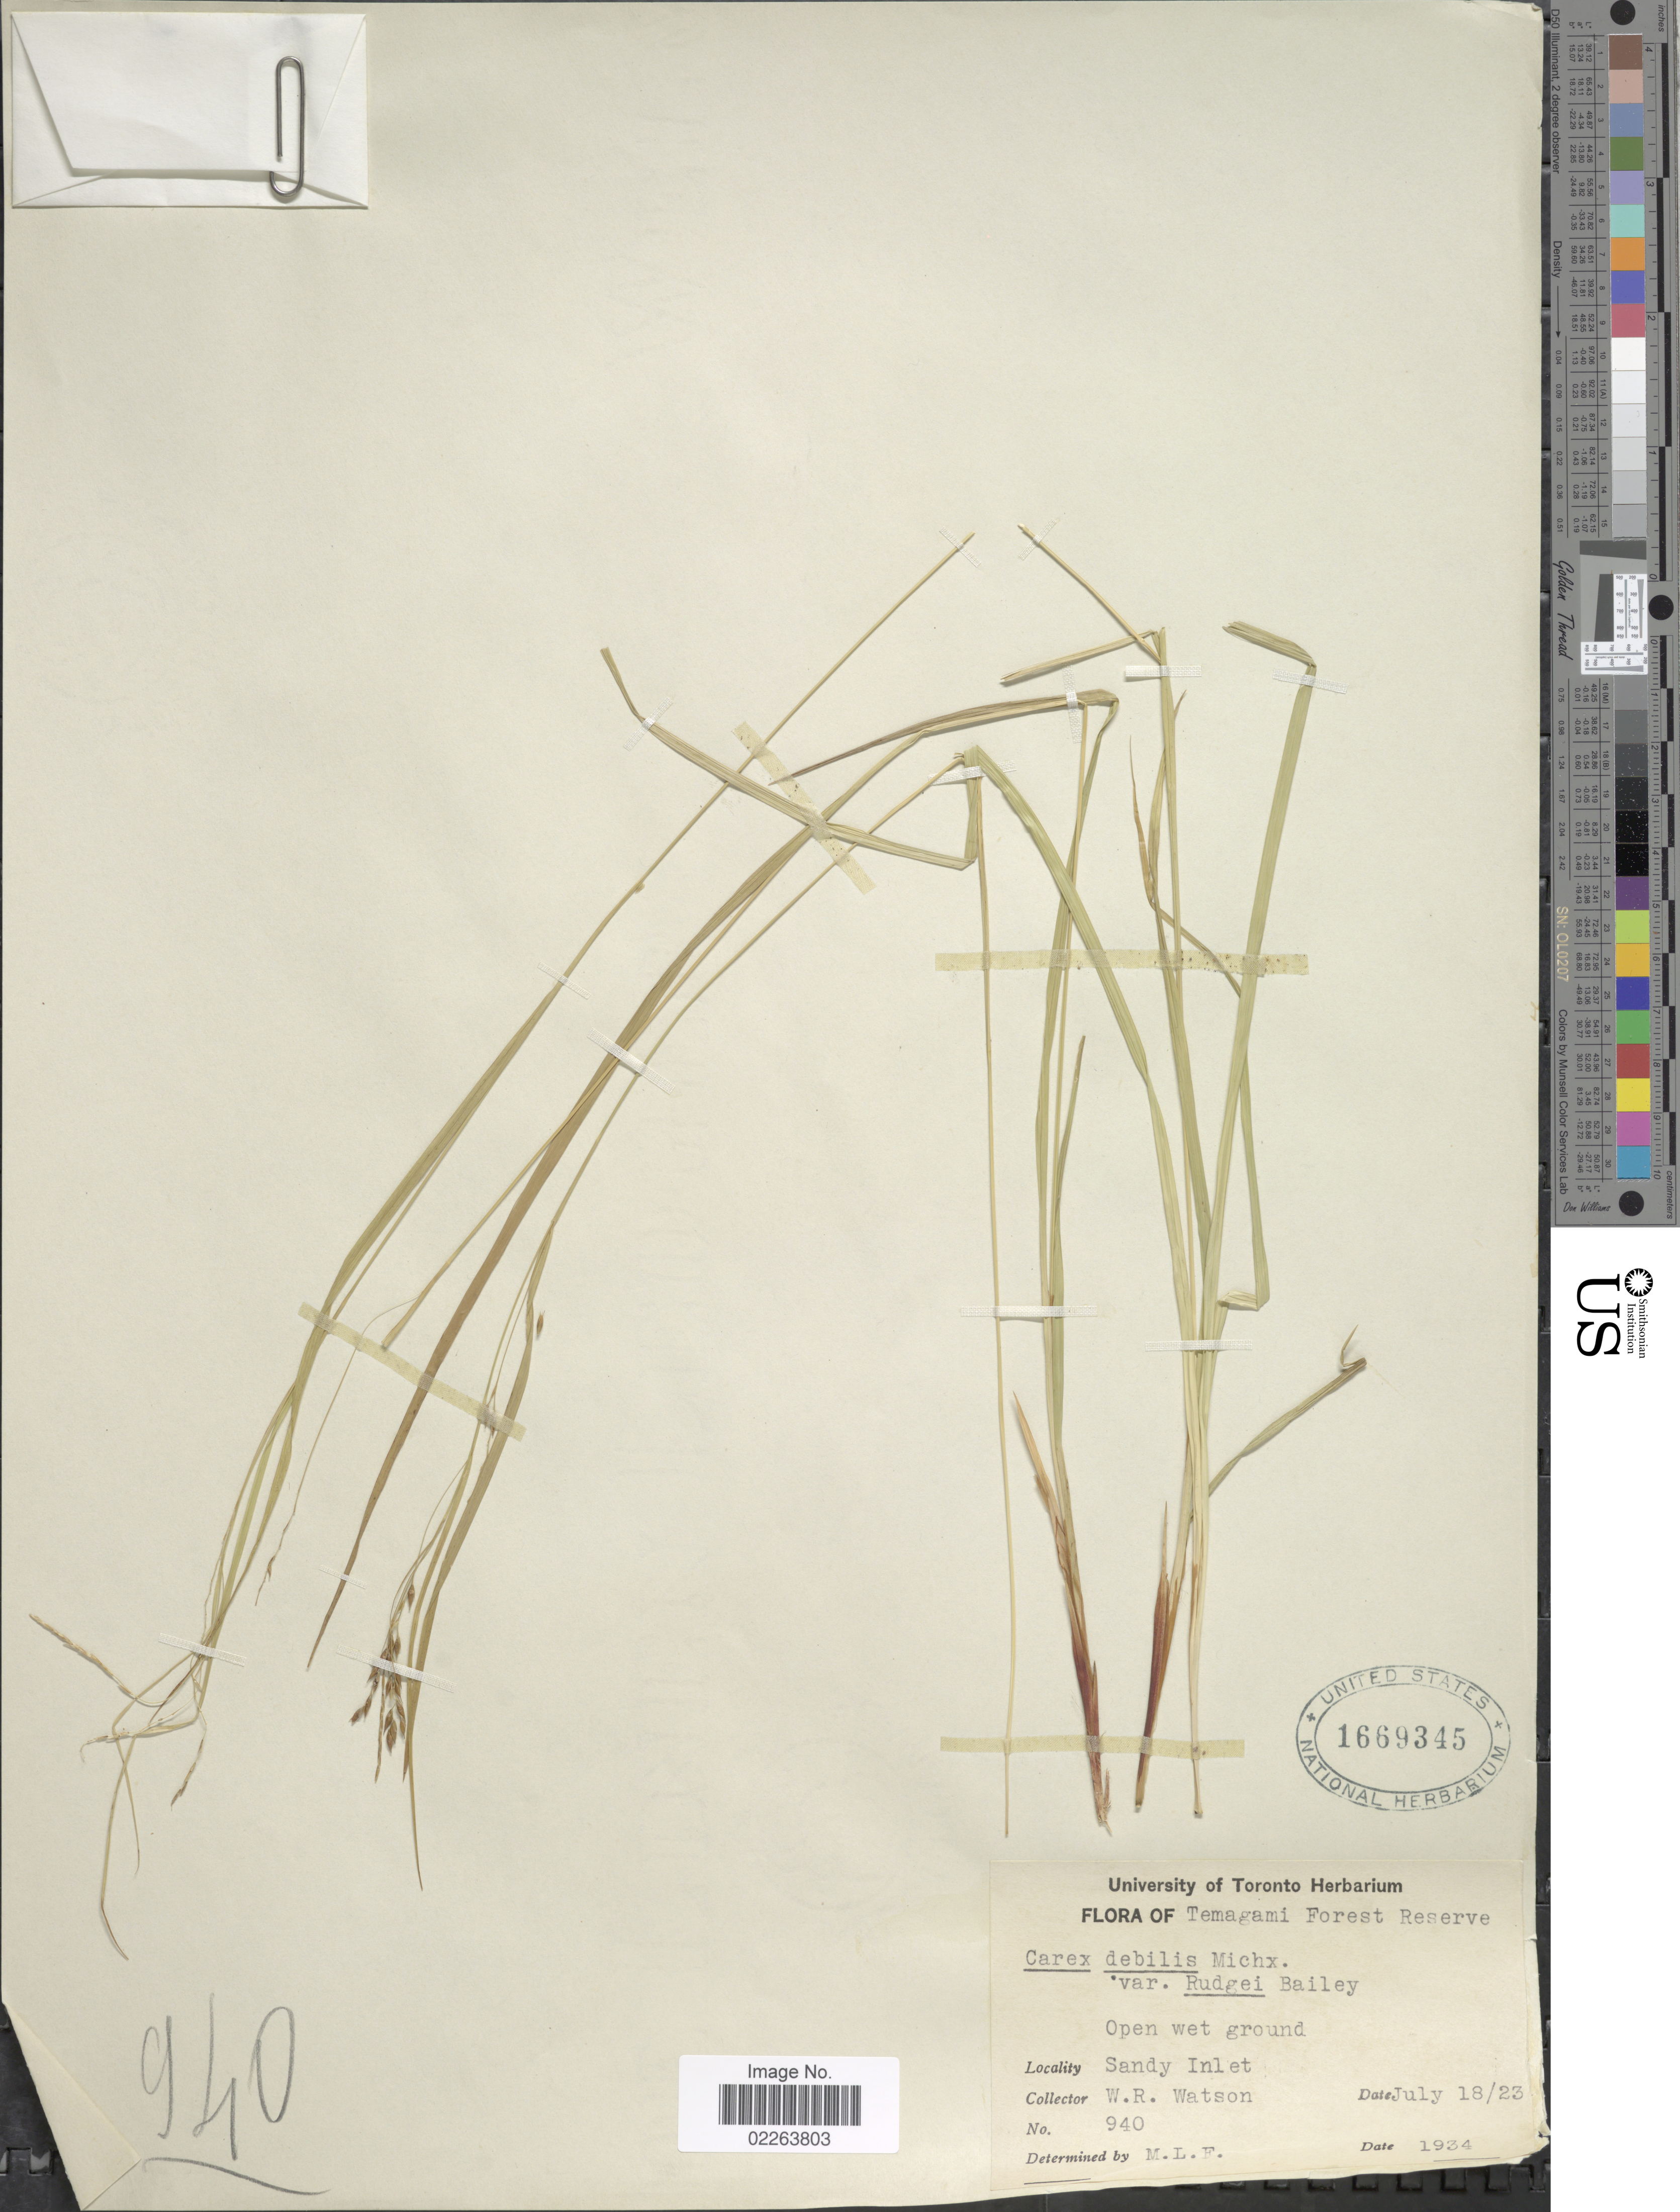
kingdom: Plantae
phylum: Tracheophyta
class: Liliopsida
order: Poales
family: Cyperaceae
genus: Carex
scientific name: Carex flexuosa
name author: Muhl. ex Willd.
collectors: W. R. Watson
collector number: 940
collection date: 1923-07-18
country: Canada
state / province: Ontario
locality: Temagami Forest Reserve. Sandy Inlet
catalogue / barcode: US 1669345